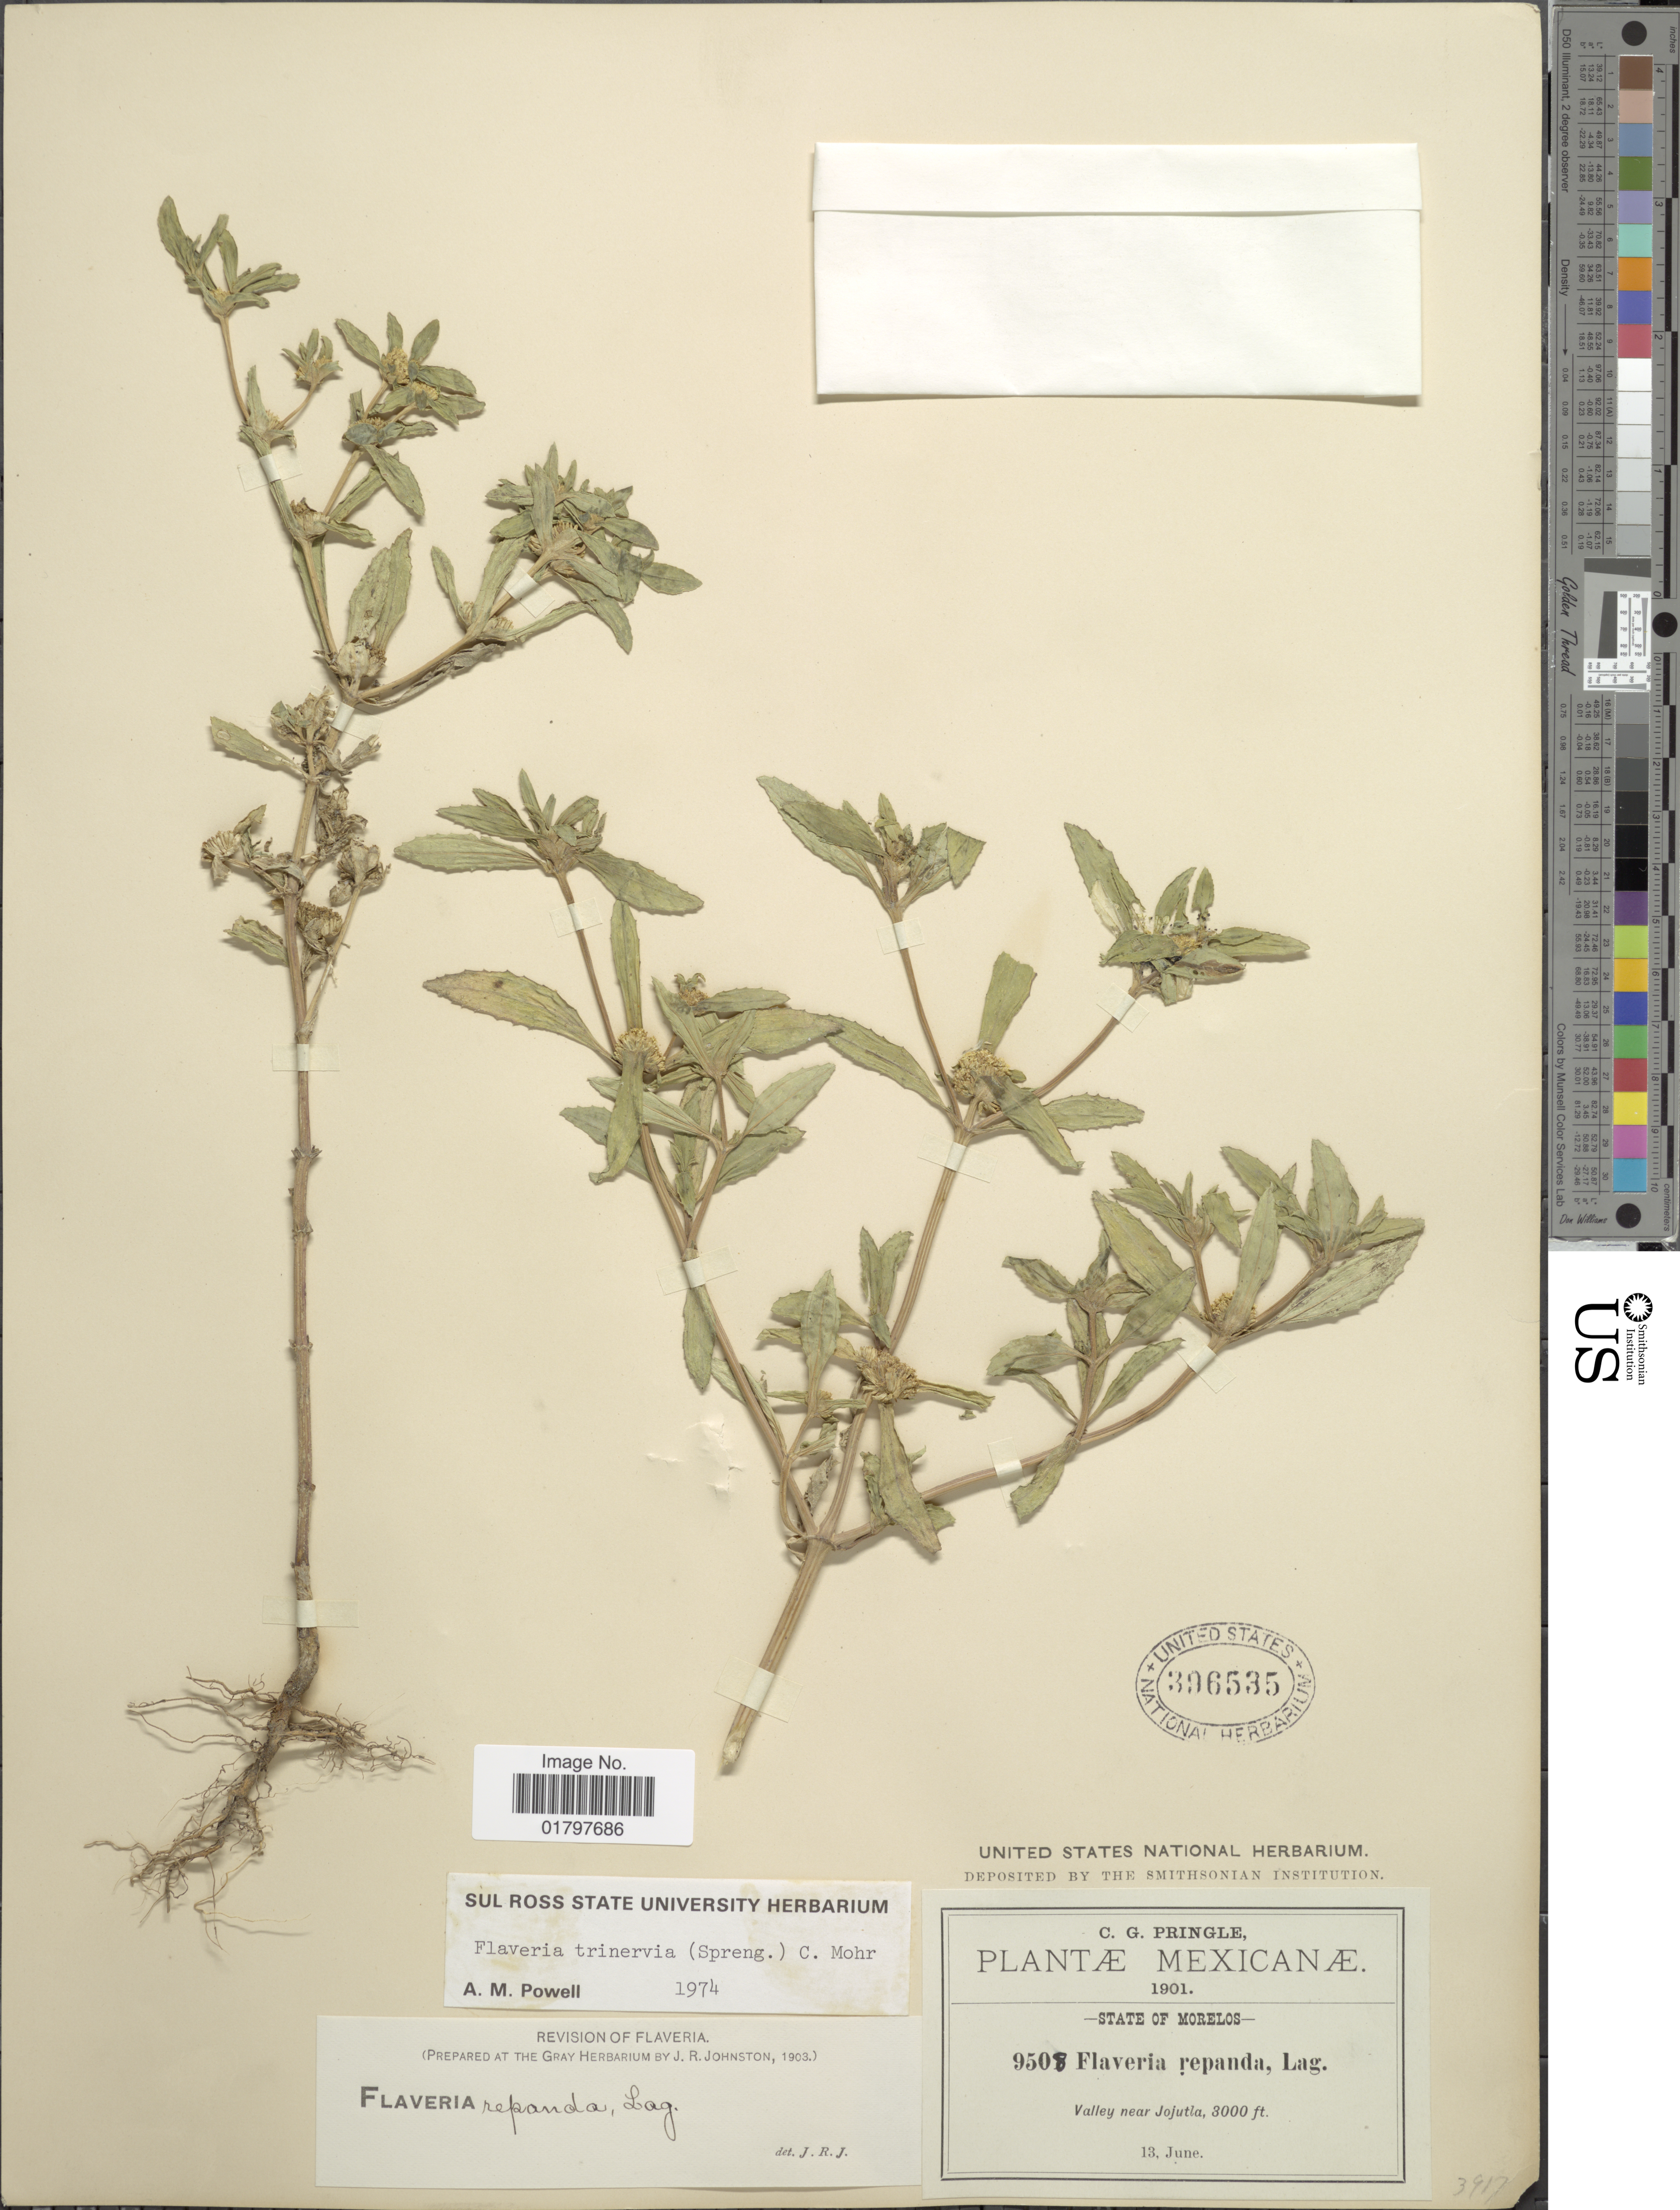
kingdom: Plantae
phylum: Tracheophyta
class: Magnoliopsida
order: Asterales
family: Asteraceae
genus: Flaveria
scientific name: Flaveria trinervia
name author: (Spreng.) C. Mohr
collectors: C. G. Pringle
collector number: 9508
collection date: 1901-06-13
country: Mexico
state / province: Morelos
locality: State of Morelos. Valley near Jojutla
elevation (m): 914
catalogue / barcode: US 396535